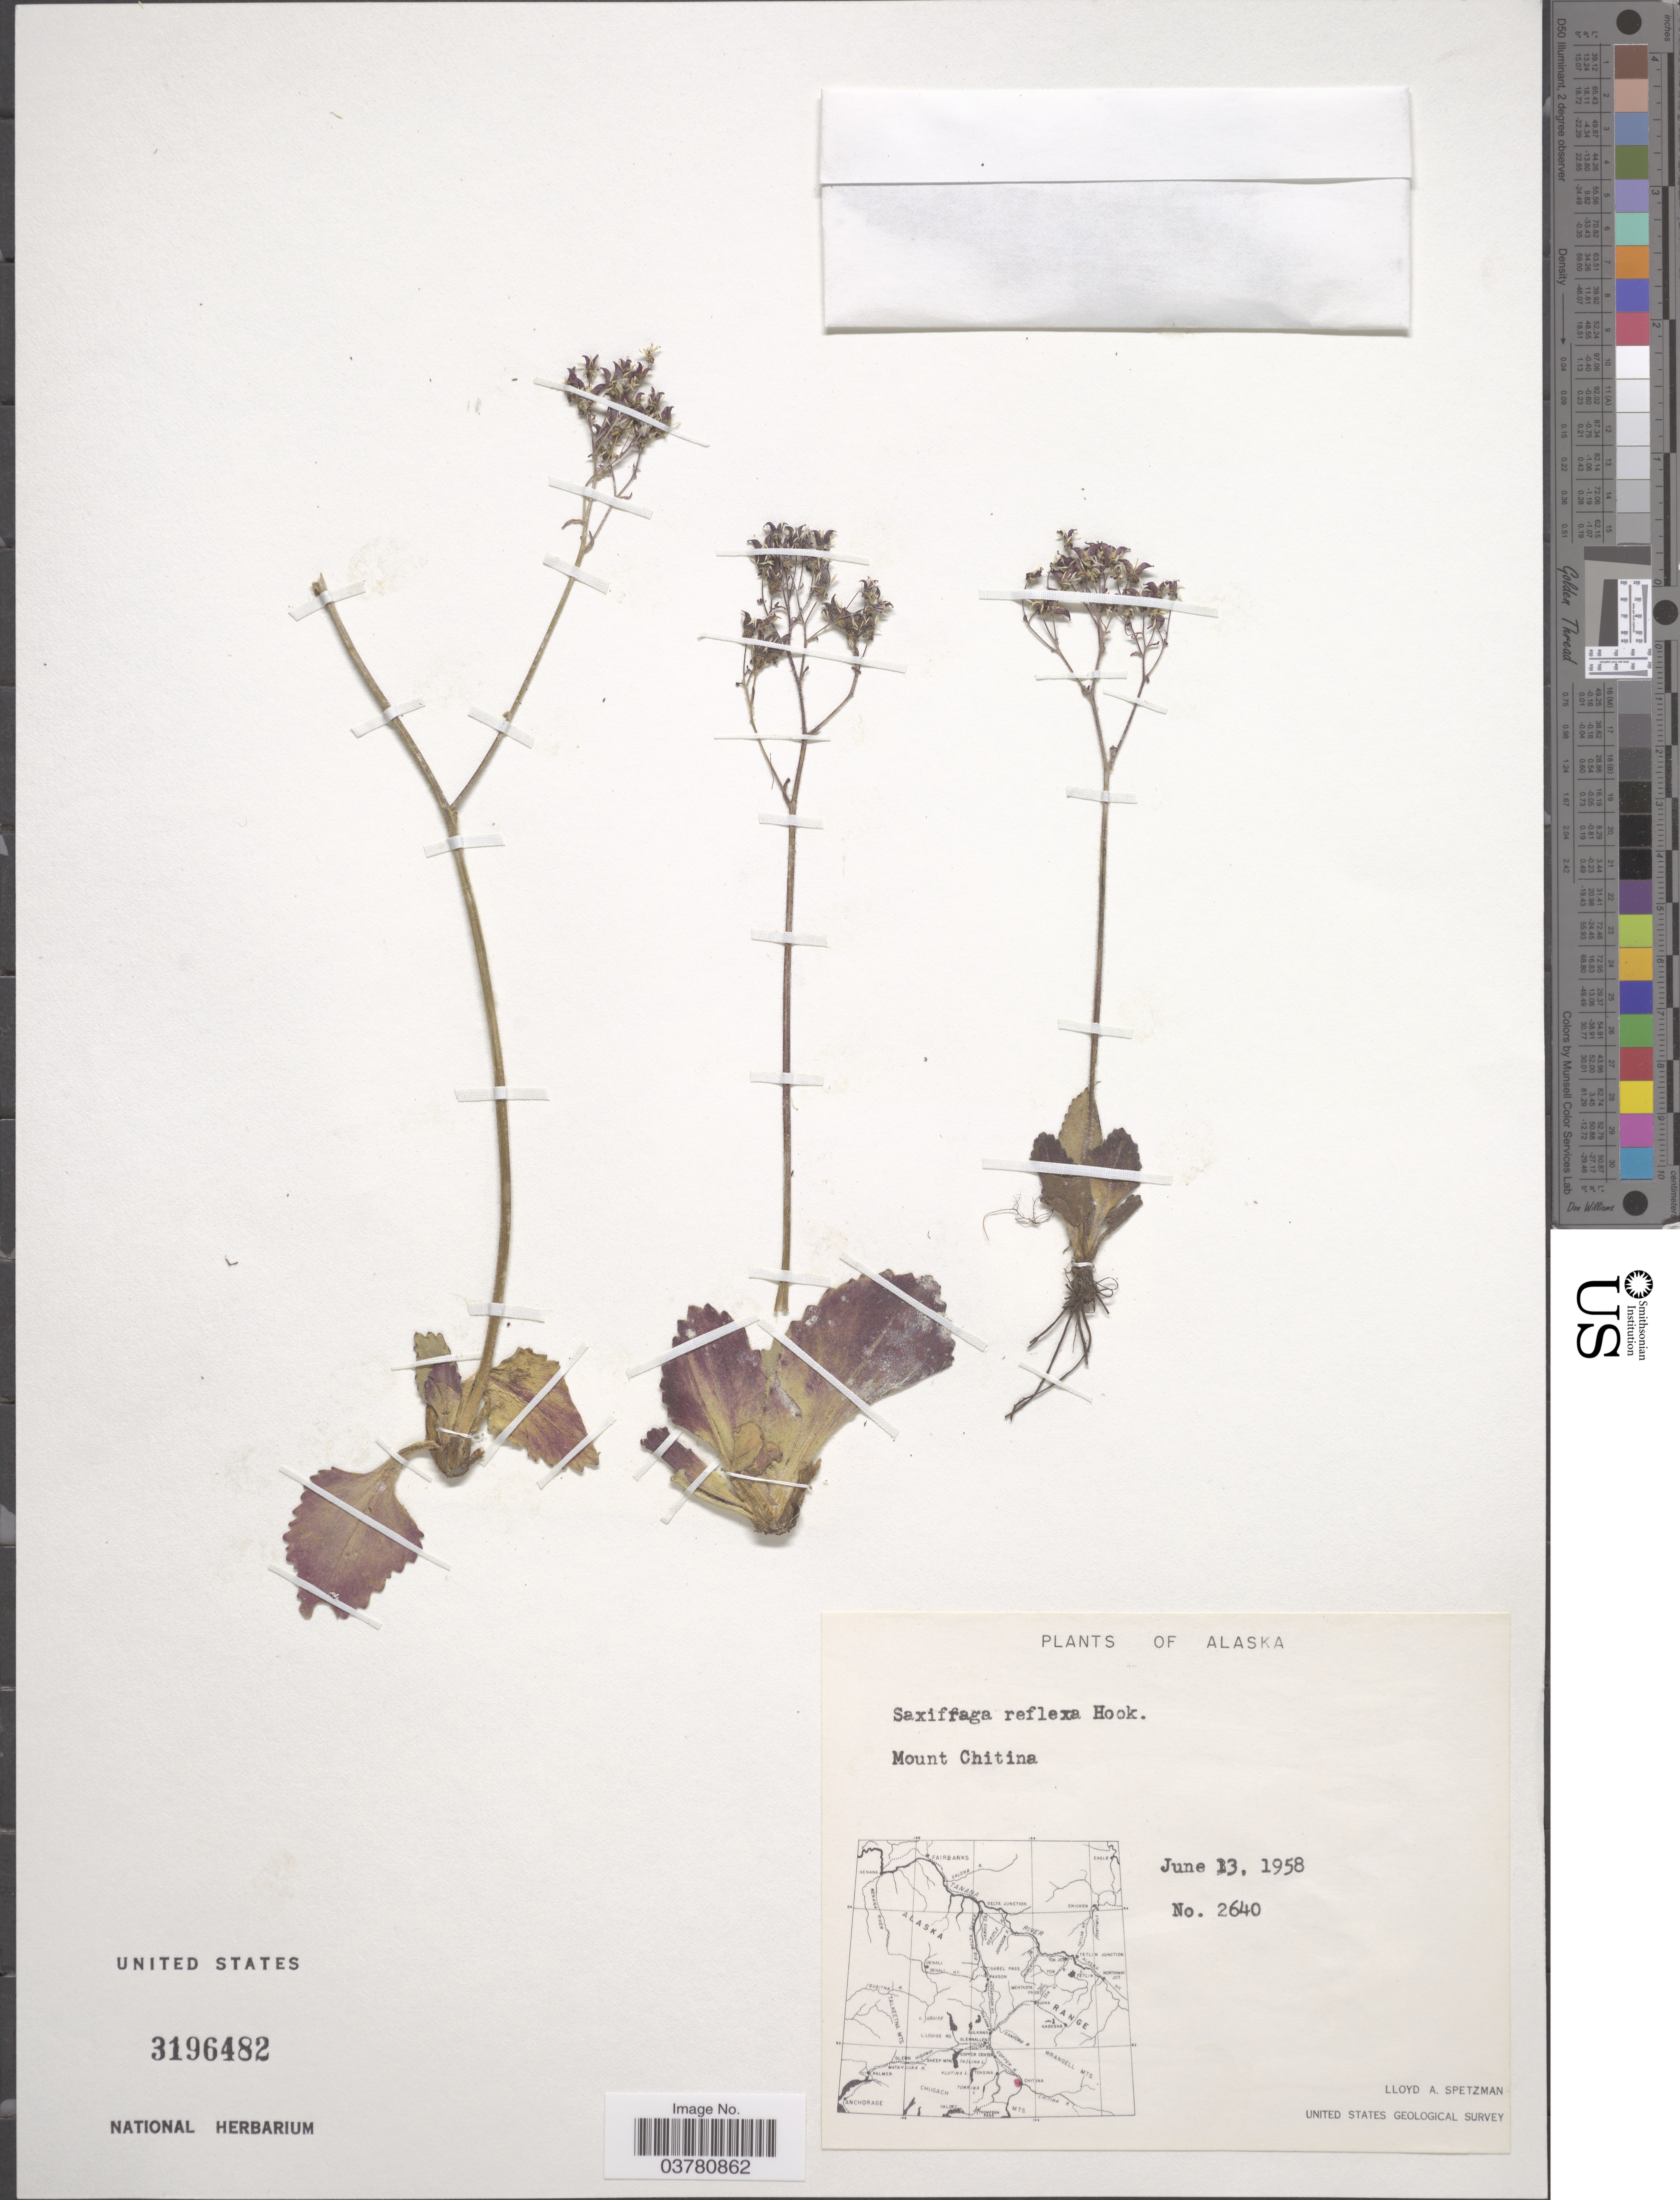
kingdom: Plantae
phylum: Tracheophyta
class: Magnoliopsida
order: Saxifragales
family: Saxifragaceae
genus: Micranthes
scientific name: Micranthes reflexa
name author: (Hook.) Small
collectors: L. Spetzman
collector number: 2640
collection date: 1958-06-13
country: United States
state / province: Alaska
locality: Mount Chitina. United States Geological Survey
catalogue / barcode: US 3196482